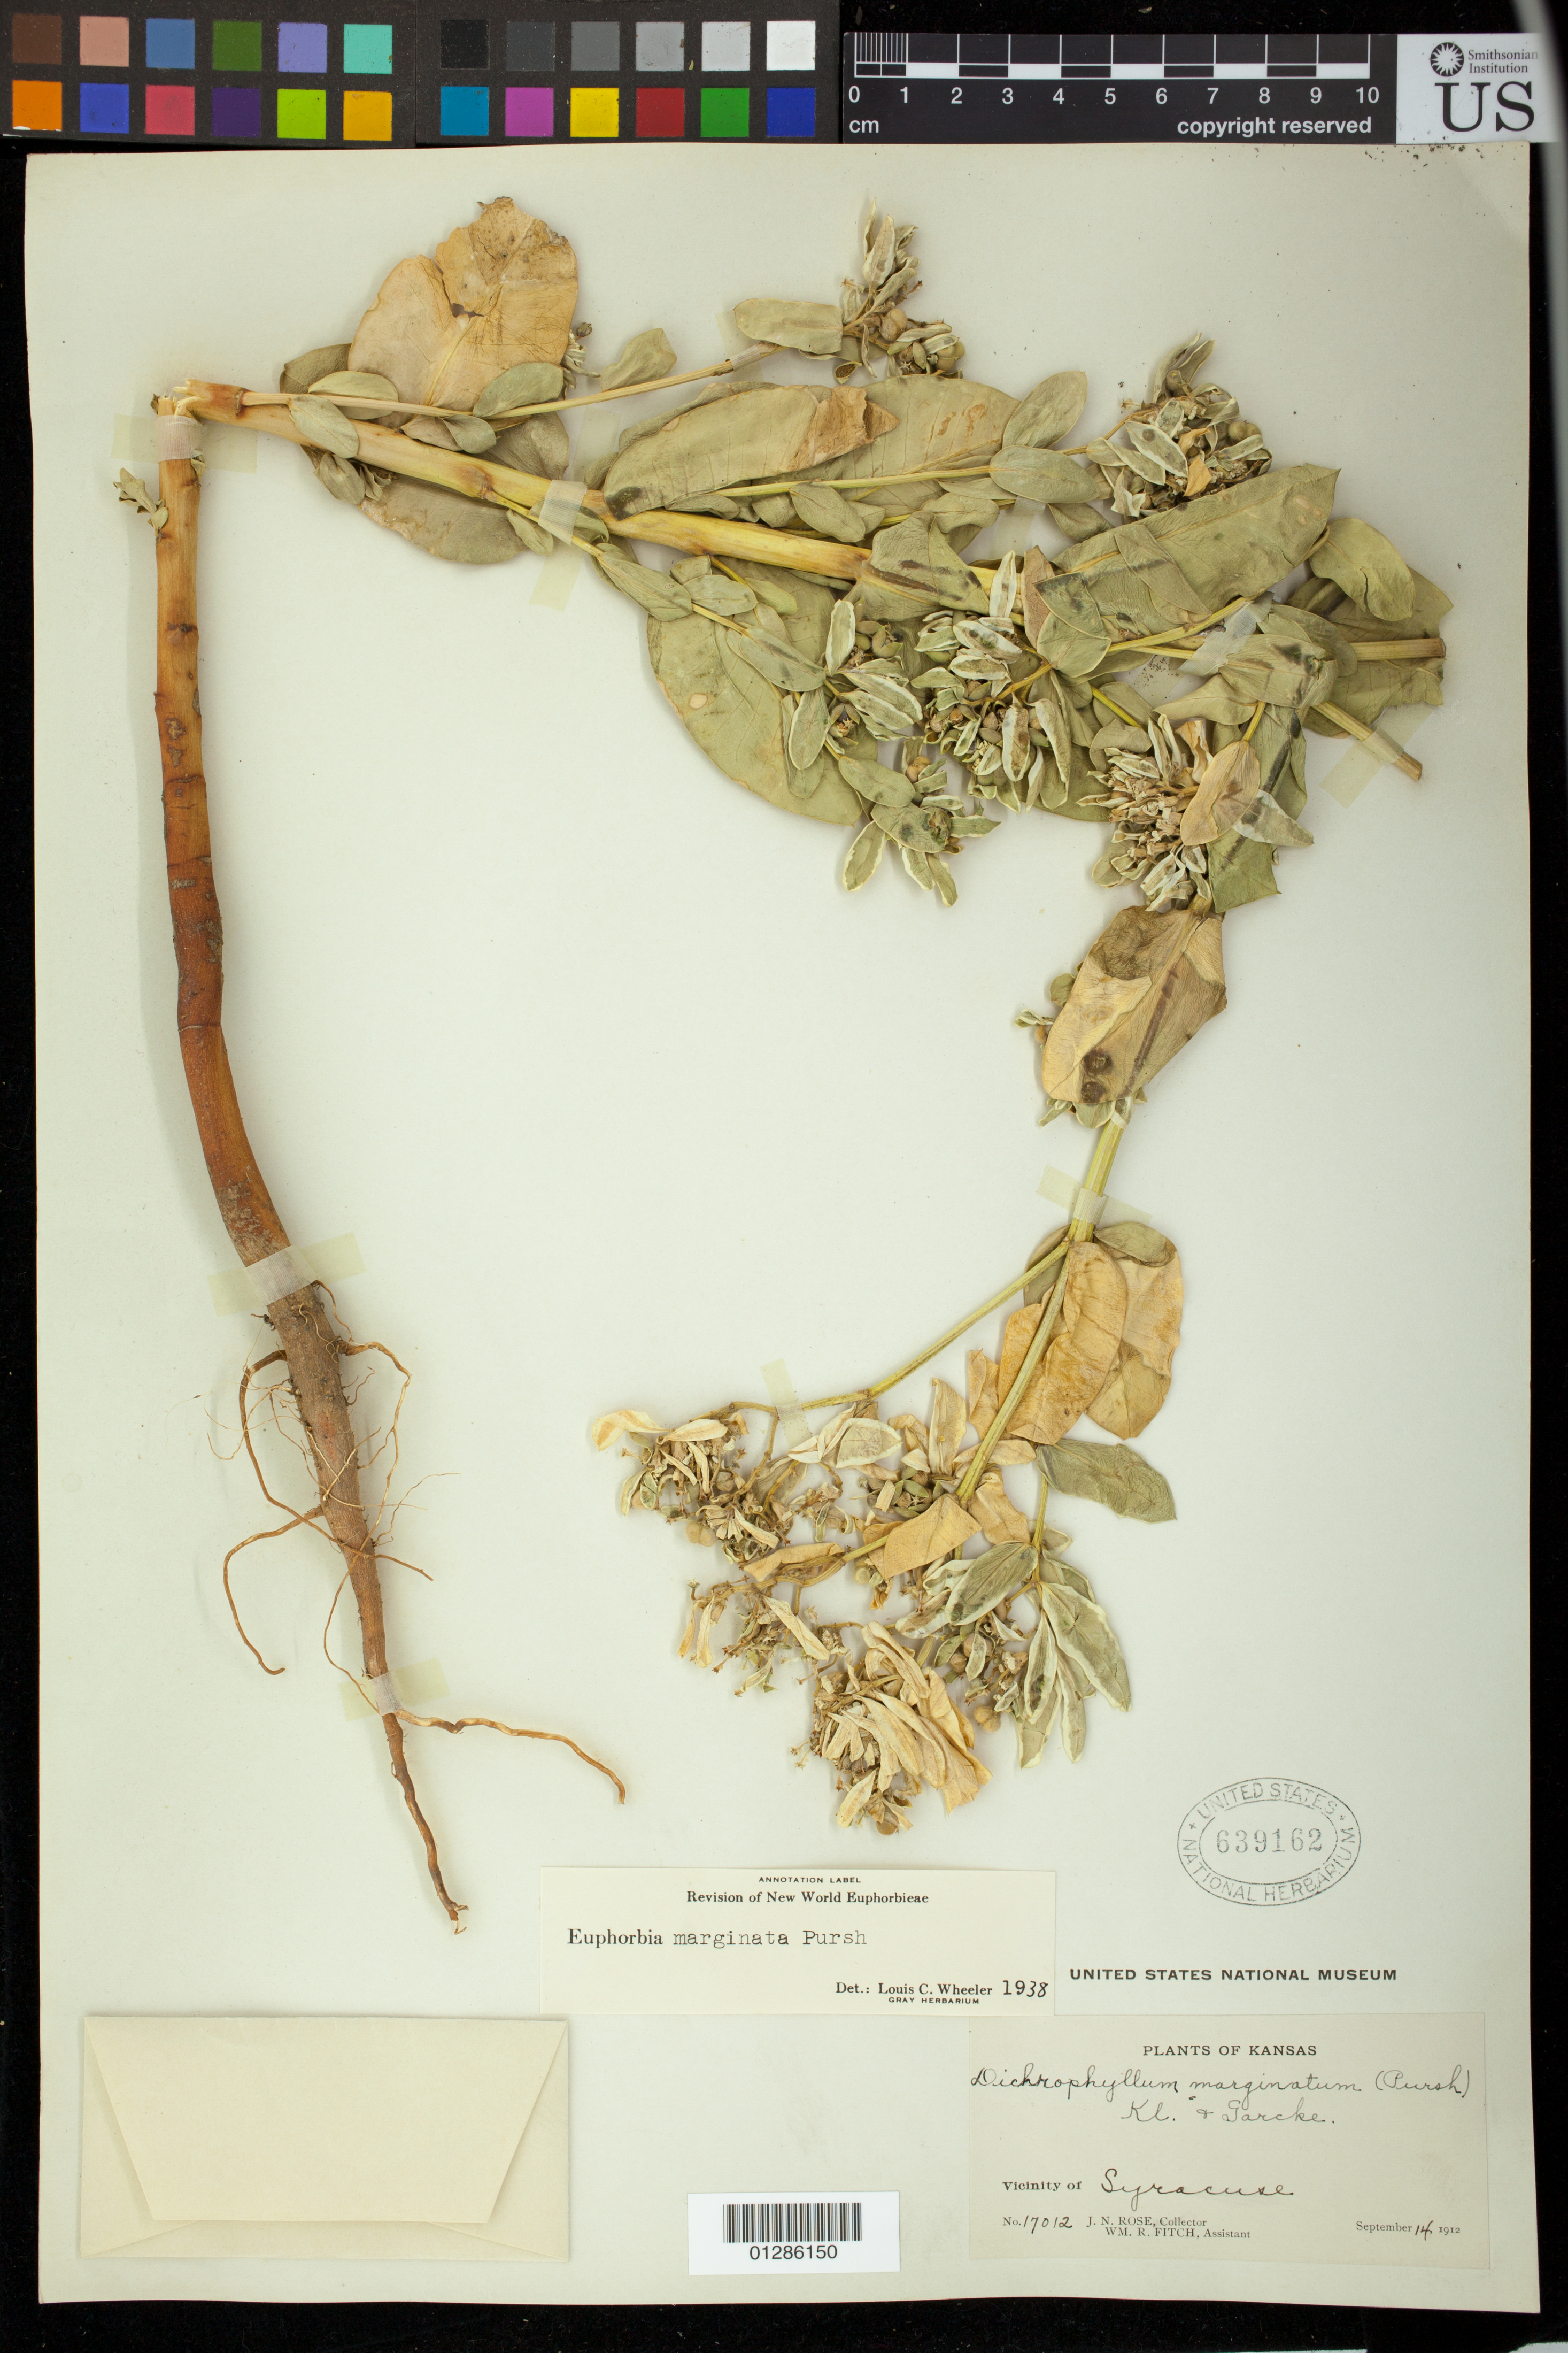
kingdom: Plantae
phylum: Tracheophyta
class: Magnoliopsida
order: Malpighiales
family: Euphorbiaceae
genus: Euphorbia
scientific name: Euphorbia marginata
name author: Pursh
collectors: J. N. Rose & W. R. Fitch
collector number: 17012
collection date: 1912-09-14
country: United States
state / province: Kansas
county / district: Hamilton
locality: Vicinity of Syracuse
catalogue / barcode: US 639162